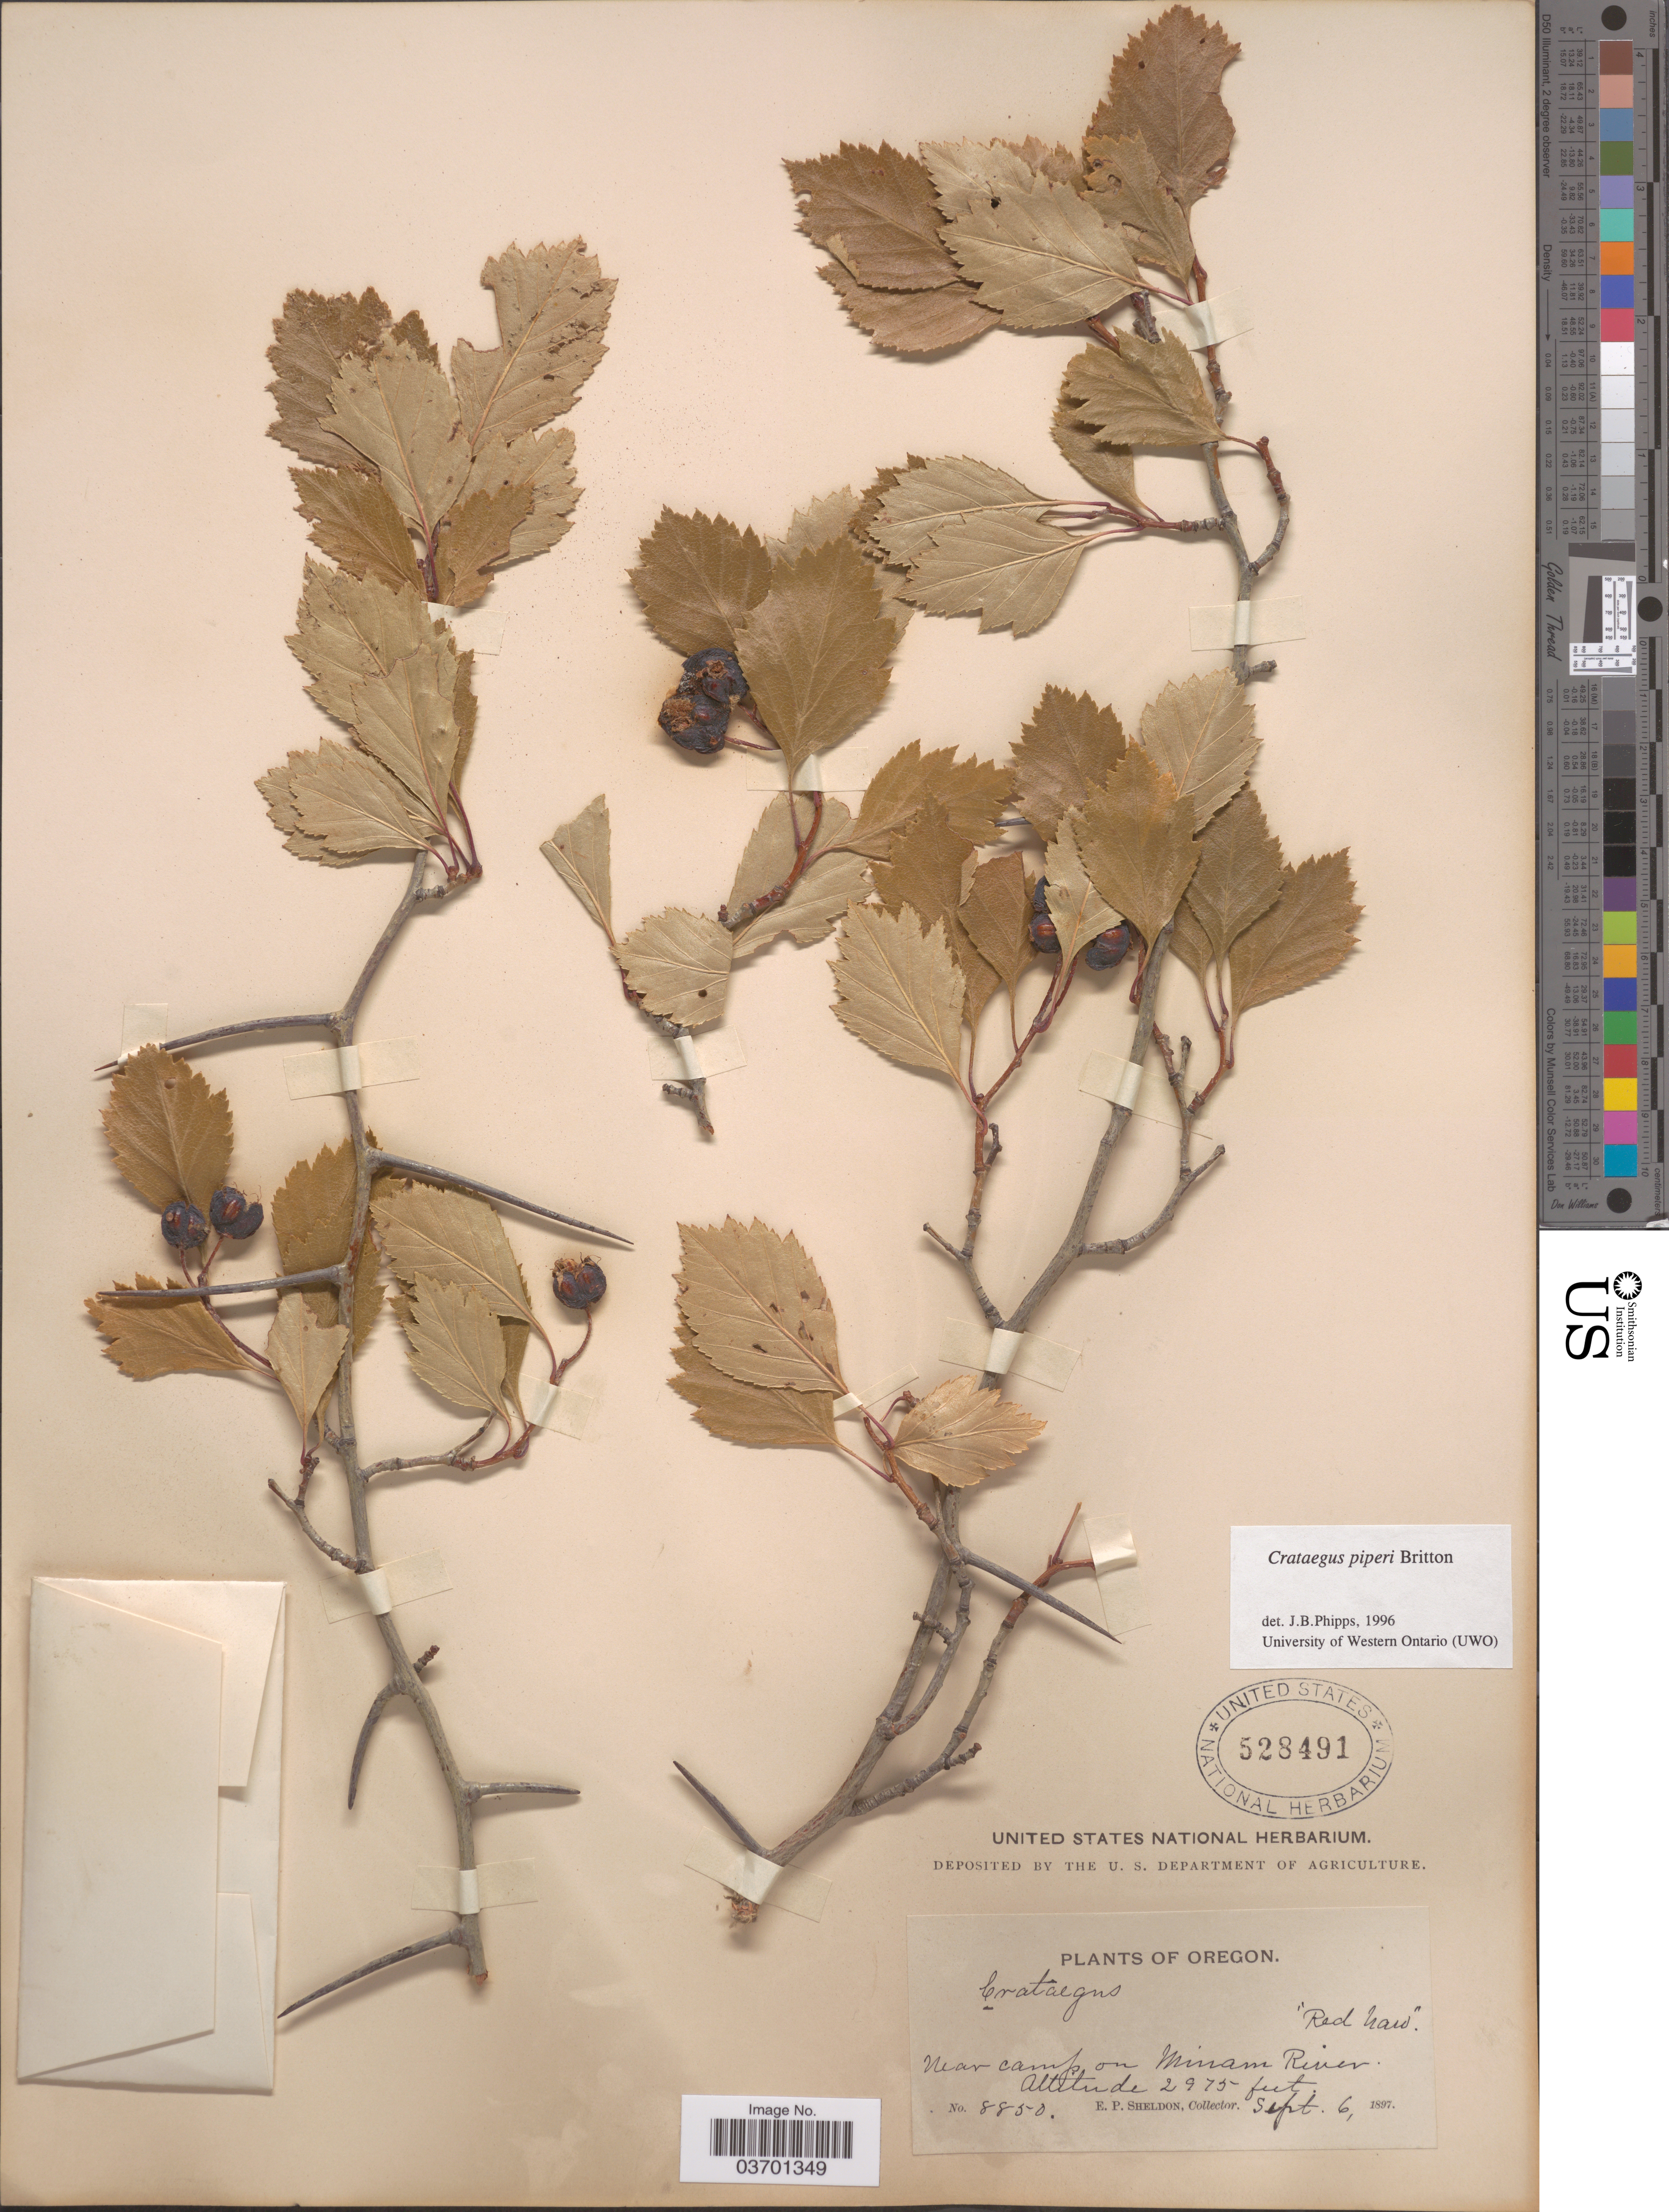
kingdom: Plantae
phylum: Tracheophyta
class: Magnoliopsida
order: Rosales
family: Rosaceae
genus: Crataegus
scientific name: Crataegus piperi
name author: Britton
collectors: E. P. Sheldon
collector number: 8850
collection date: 1897-09-06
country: United States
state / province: Oregon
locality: Near camp on Minam River.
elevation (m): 907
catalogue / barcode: US 528491